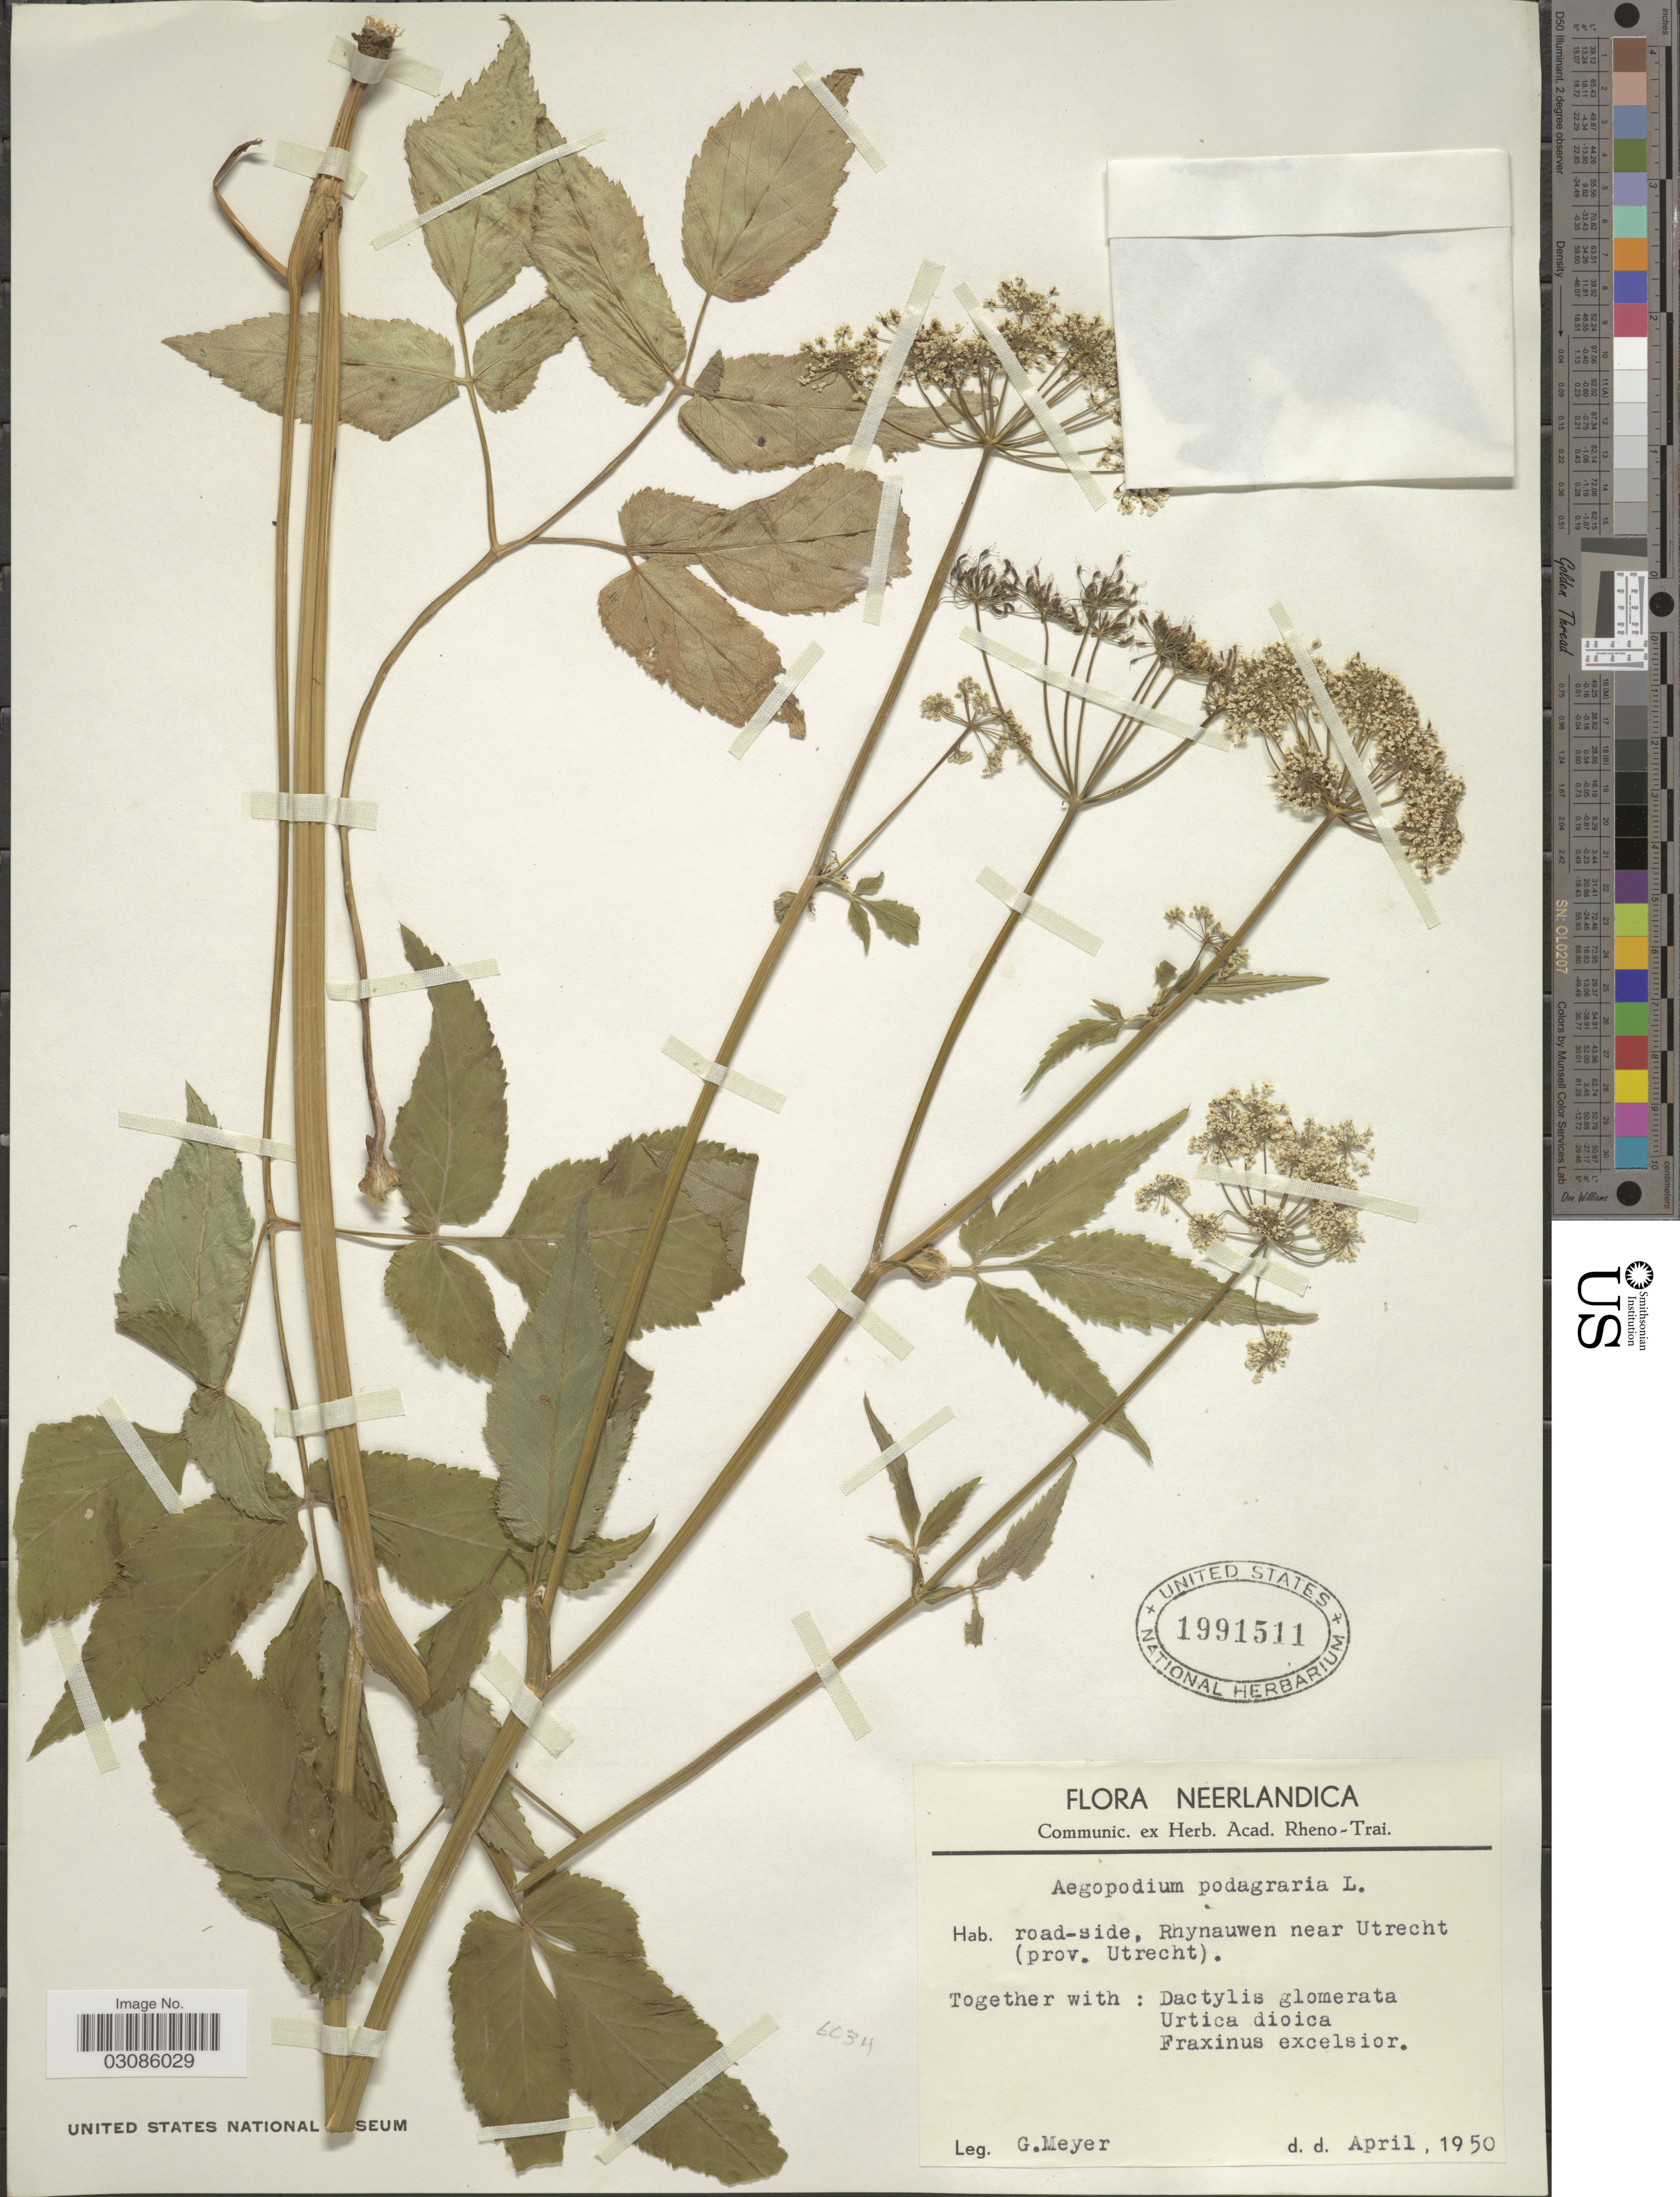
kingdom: Plantae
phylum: Tracheophyta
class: Magnoliopsida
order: Apiales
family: Apiaceae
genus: Aegopodium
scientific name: Aegopodium podagraria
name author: L.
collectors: G. Meyer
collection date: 1950-04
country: Netherlands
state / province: Utrecht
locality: Neerlandica, road-side, Rhynauwen near Utrecht.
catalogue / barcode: US 1991511